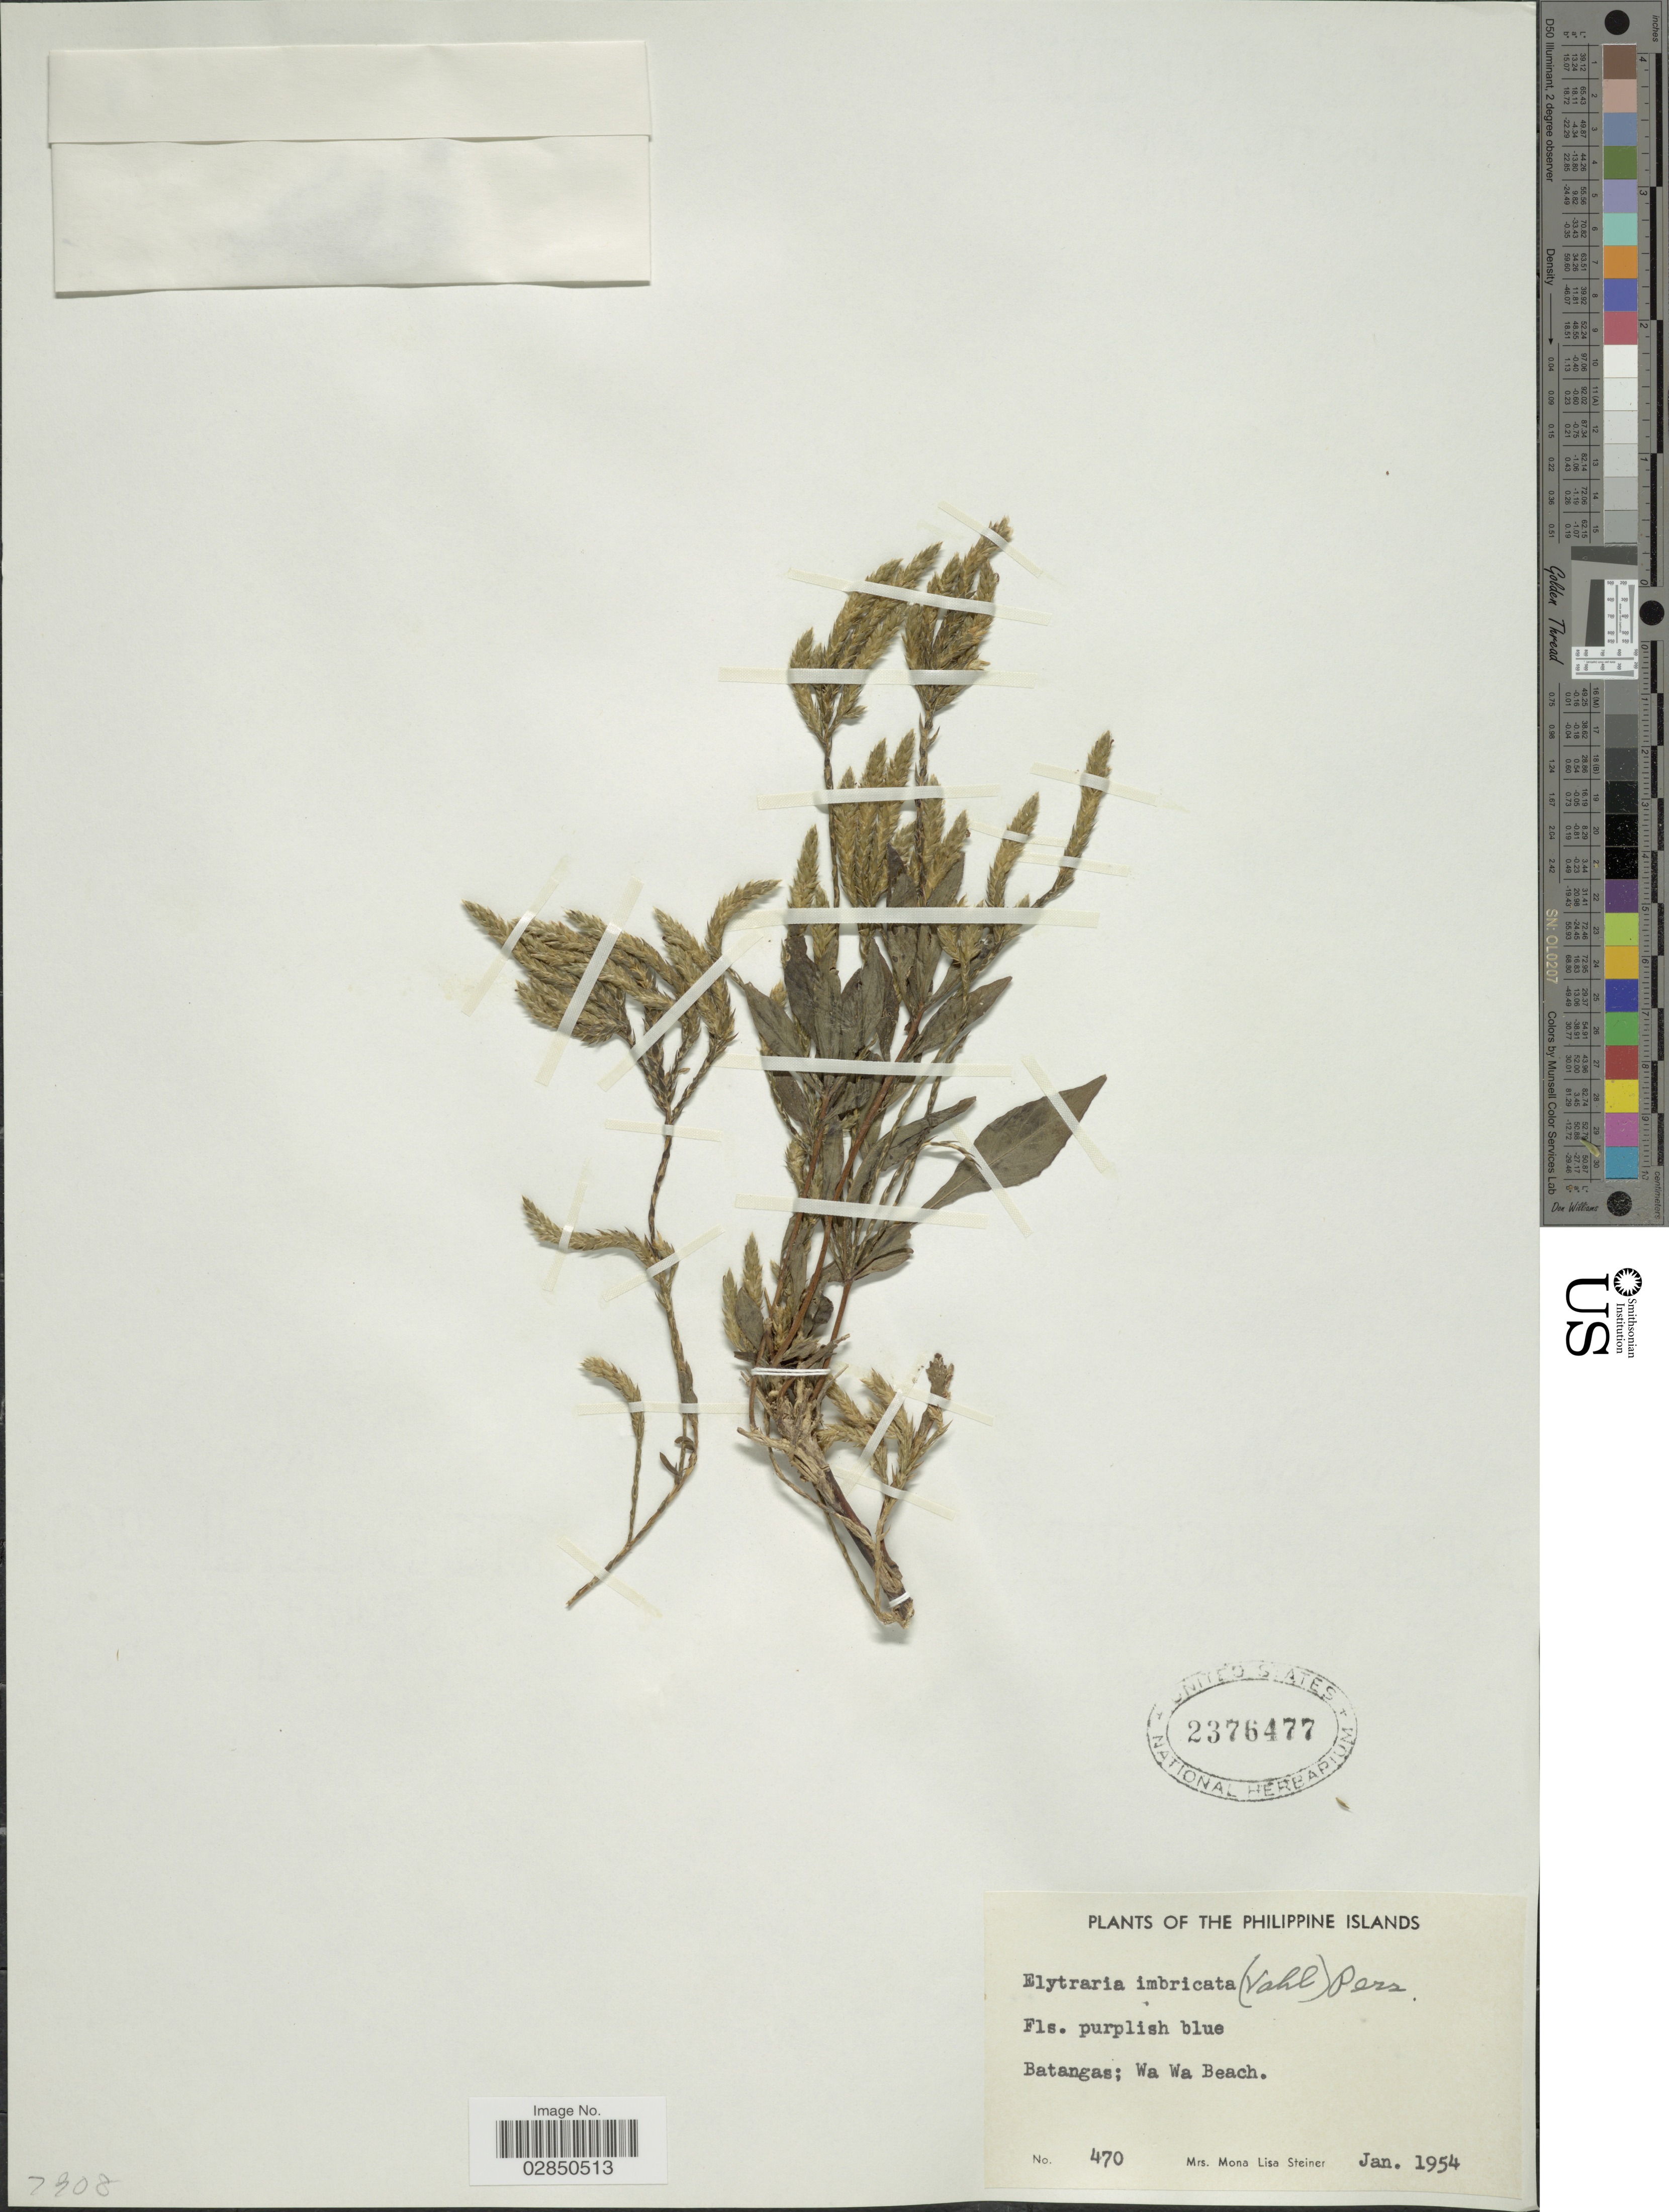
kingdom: Plantae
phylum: Tracheophyta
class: Magnoliopsida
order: Lamiales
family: Acanthaceae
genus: Elytraria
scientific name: Elytraria imbricata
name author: (Vahl) Pers.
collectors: M. Steiner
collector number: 470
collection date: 1954-01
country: Philippines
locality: Batangas; Wa Wa Beach.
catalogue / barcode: US 2376477